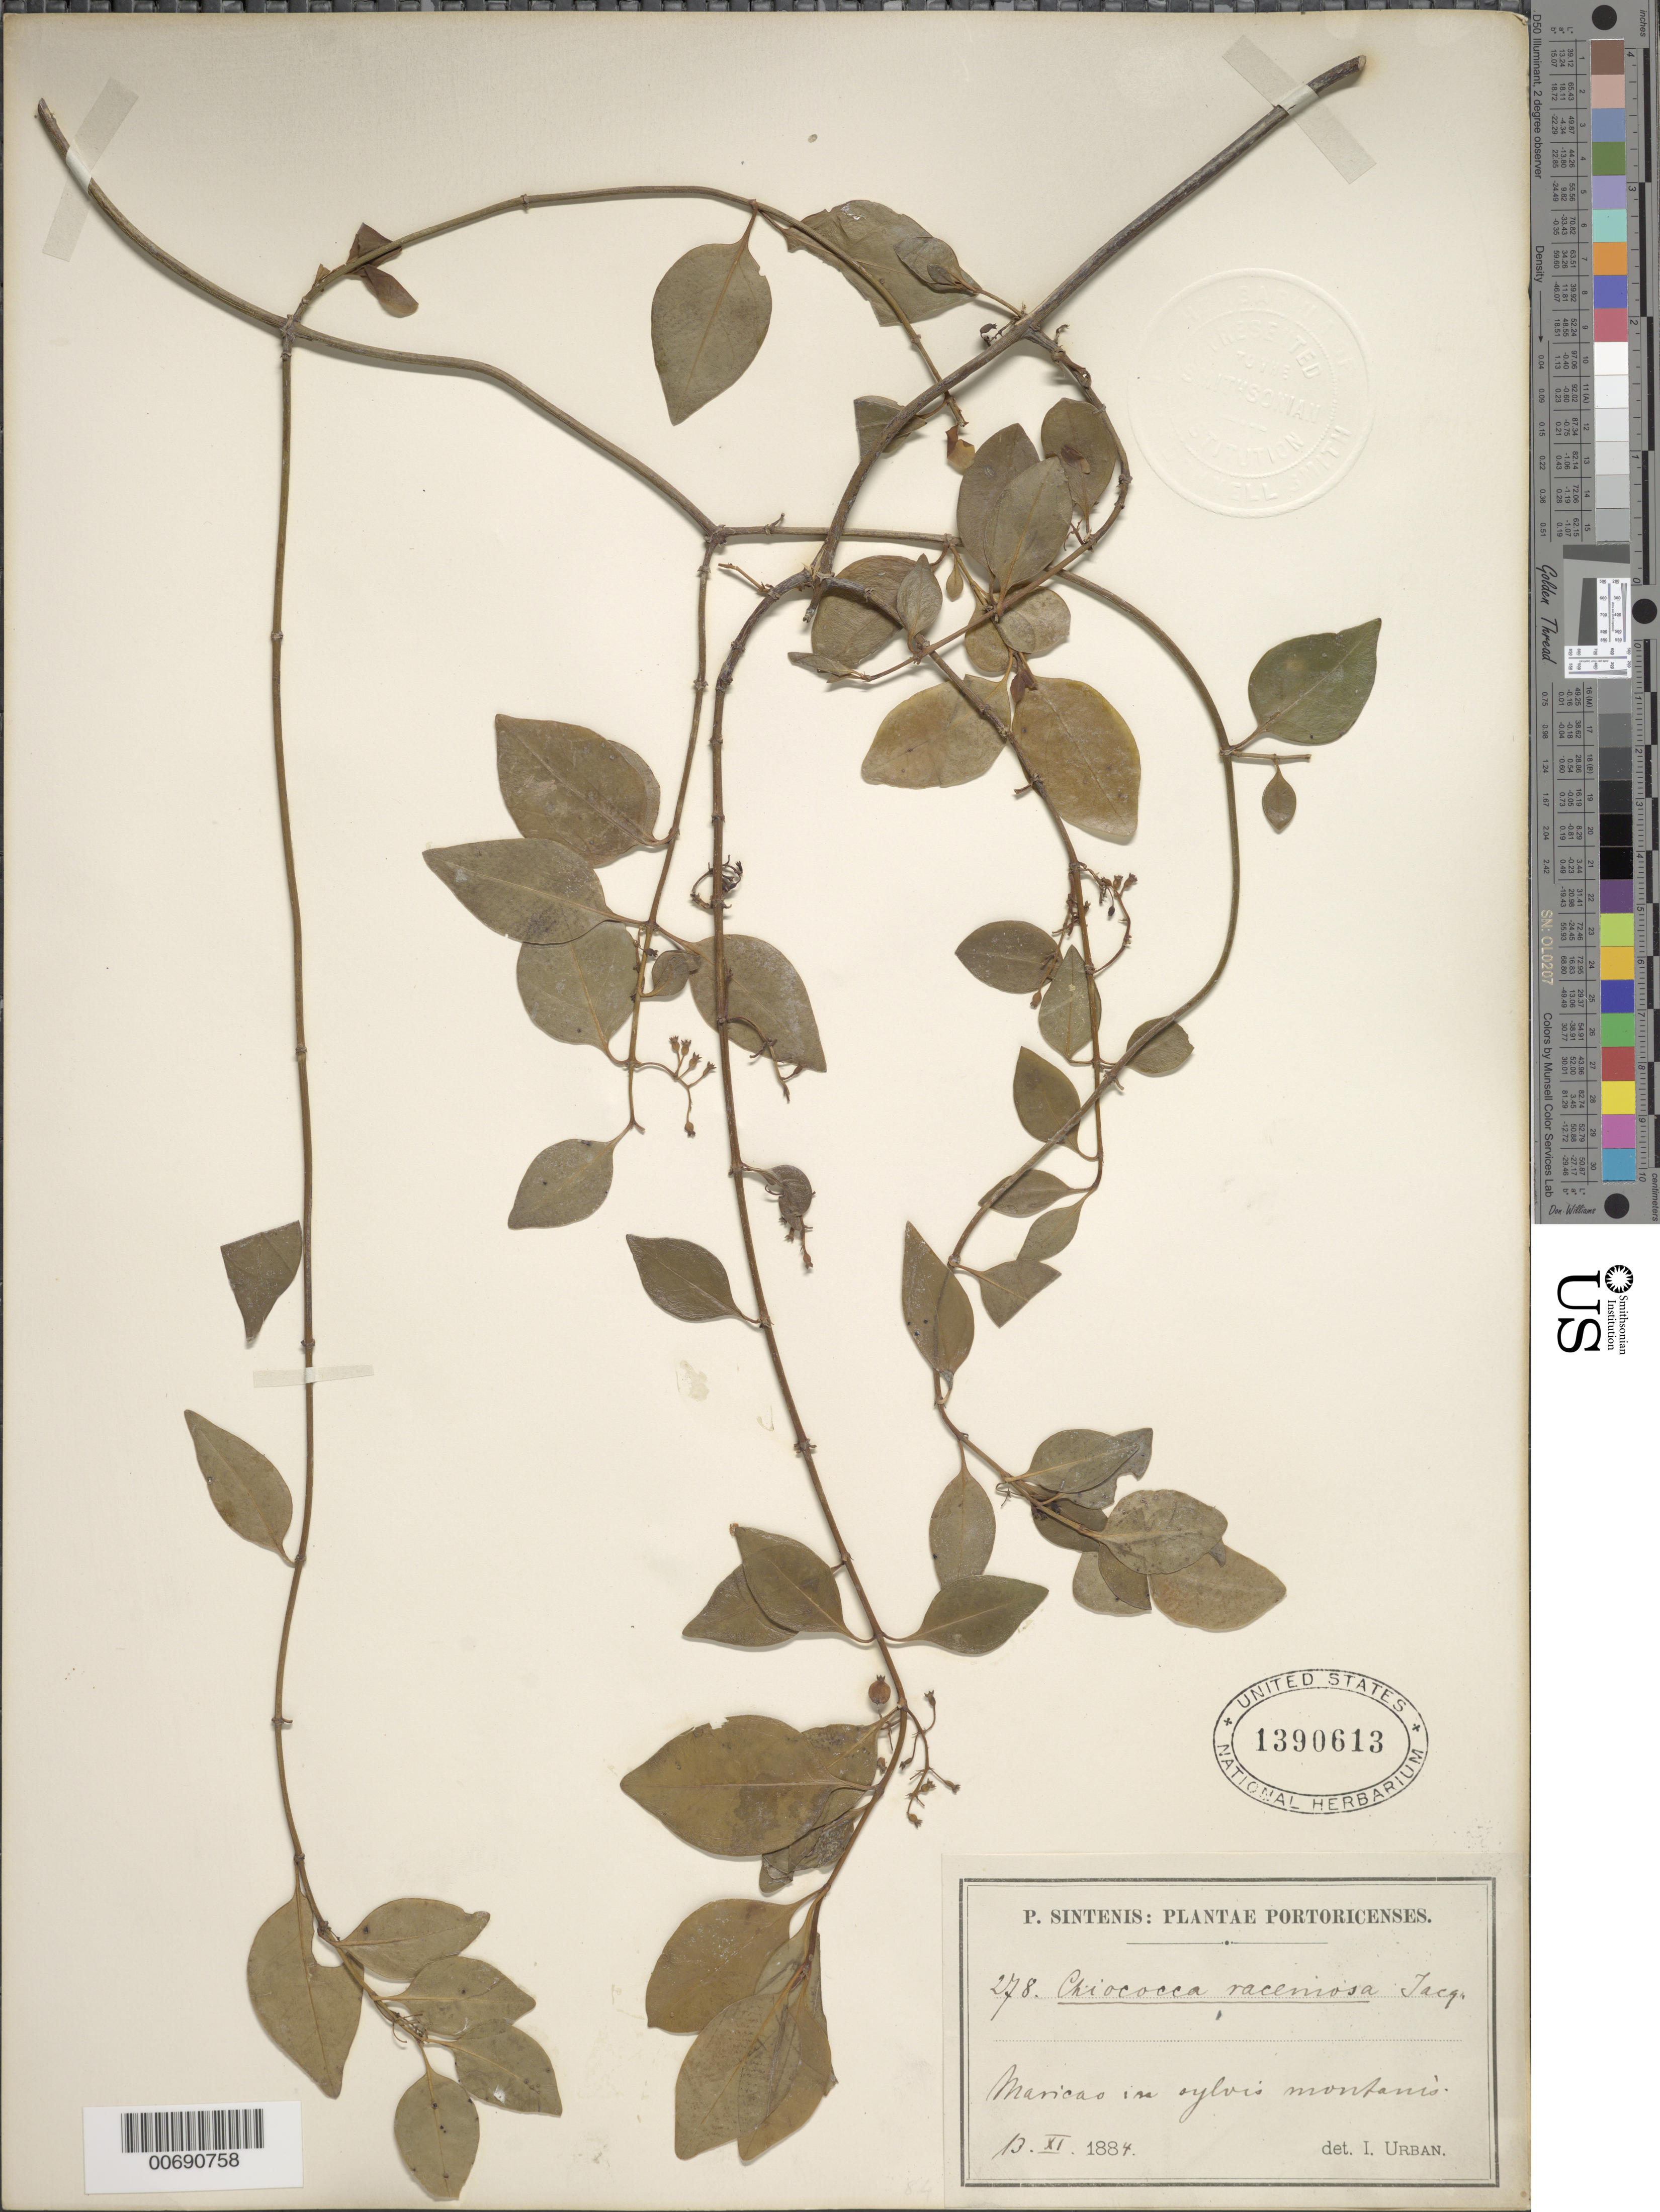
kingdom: Plantae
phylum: Tracheophyta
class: Magnoliopsida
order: Gentianales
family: Rubiaceae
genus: Chiococca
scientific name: Chiococca alba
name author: (L.) Hitchc.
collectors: P. Sintenis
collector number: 278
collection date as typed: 13 Nov 1884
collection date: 1884-11-13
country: Puerto Rico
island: Greater Antilles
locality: Maricao. In sylvis montanis.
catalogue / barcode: US 1390613